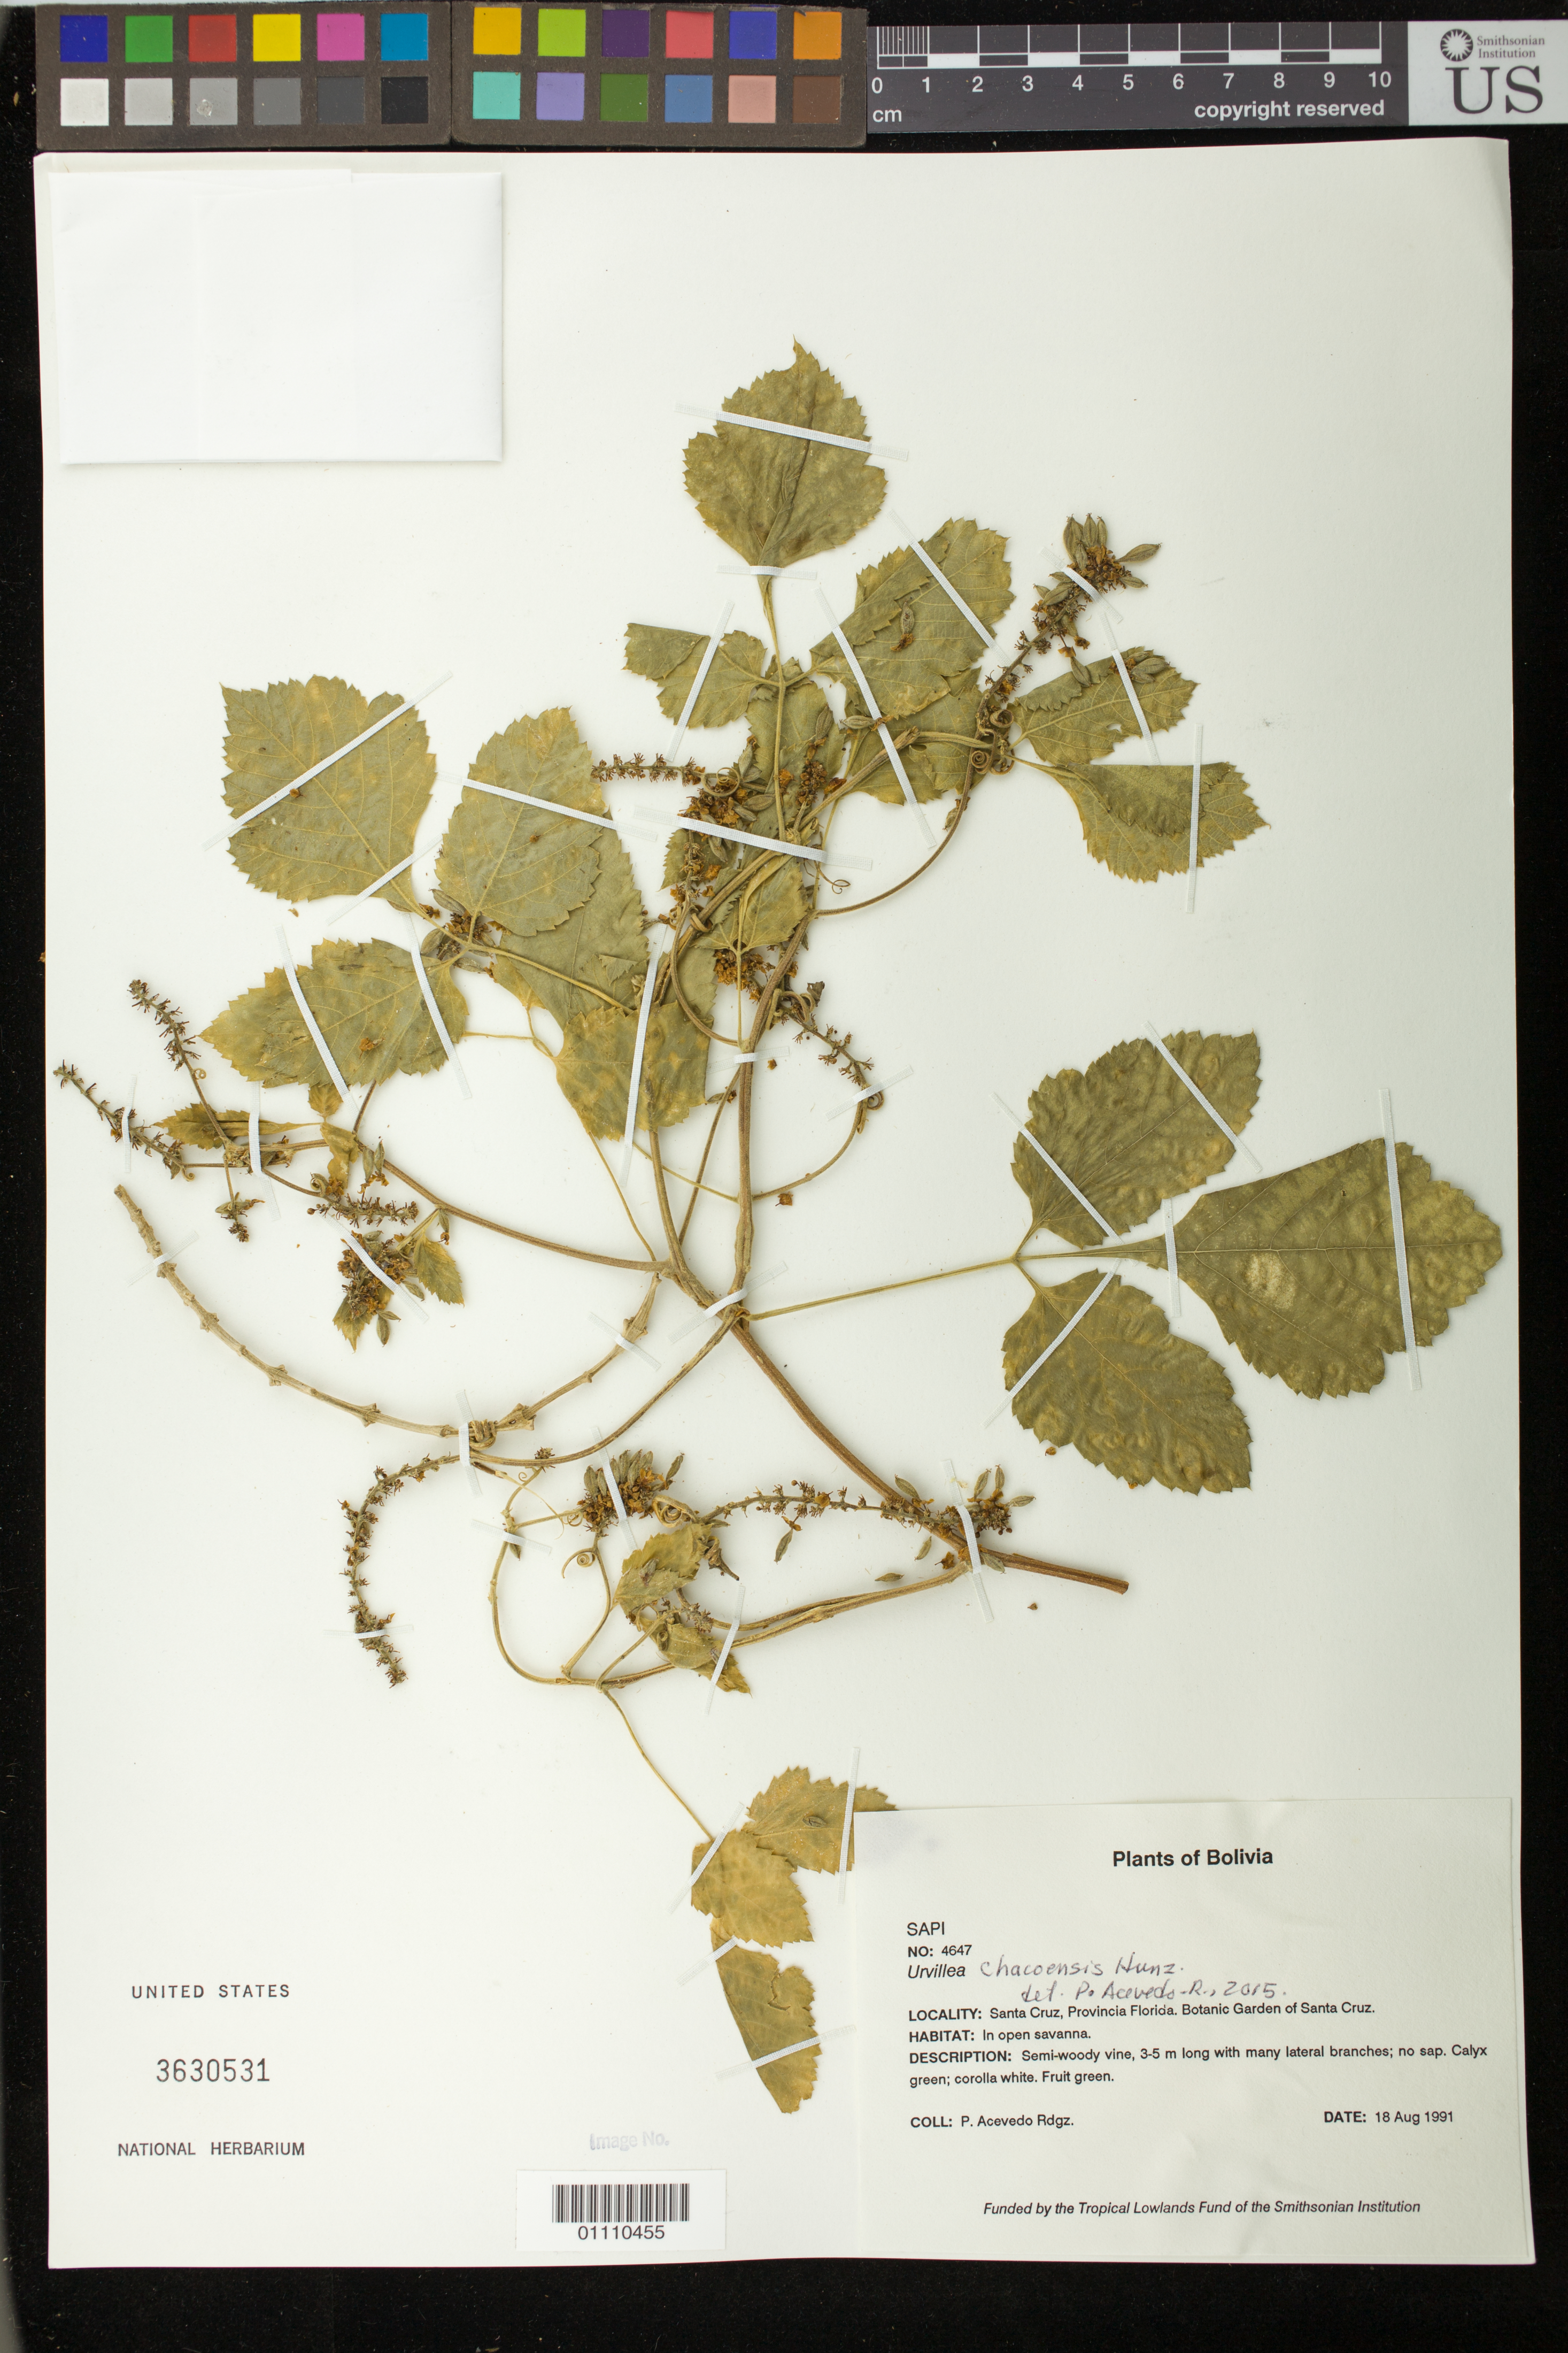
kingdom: Plantae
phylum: Tracheophyta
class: Magnoliopsida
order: Sapindales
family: Sapindaceae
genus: Urvillea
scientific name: Urvillea chacoensis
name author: Hunz.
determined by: Acevedo-Rodríguez, P., (BOT), Smithsonian Institution - National Museum of Natural History (UNITED STATES)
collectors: P. Acevedo-Rodr.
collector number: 4647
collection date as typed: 18 Aug 1991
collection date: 1991-08-18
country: Bolivia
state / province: Santa Cruz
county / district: Florida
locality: Depart. Santa Cruz, Provincia Florida. Botanic Garden of Depart. Santa Cruz.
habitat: In open savanna.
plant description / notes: US, NY, K, CTES, MO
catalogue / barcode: US 3630531